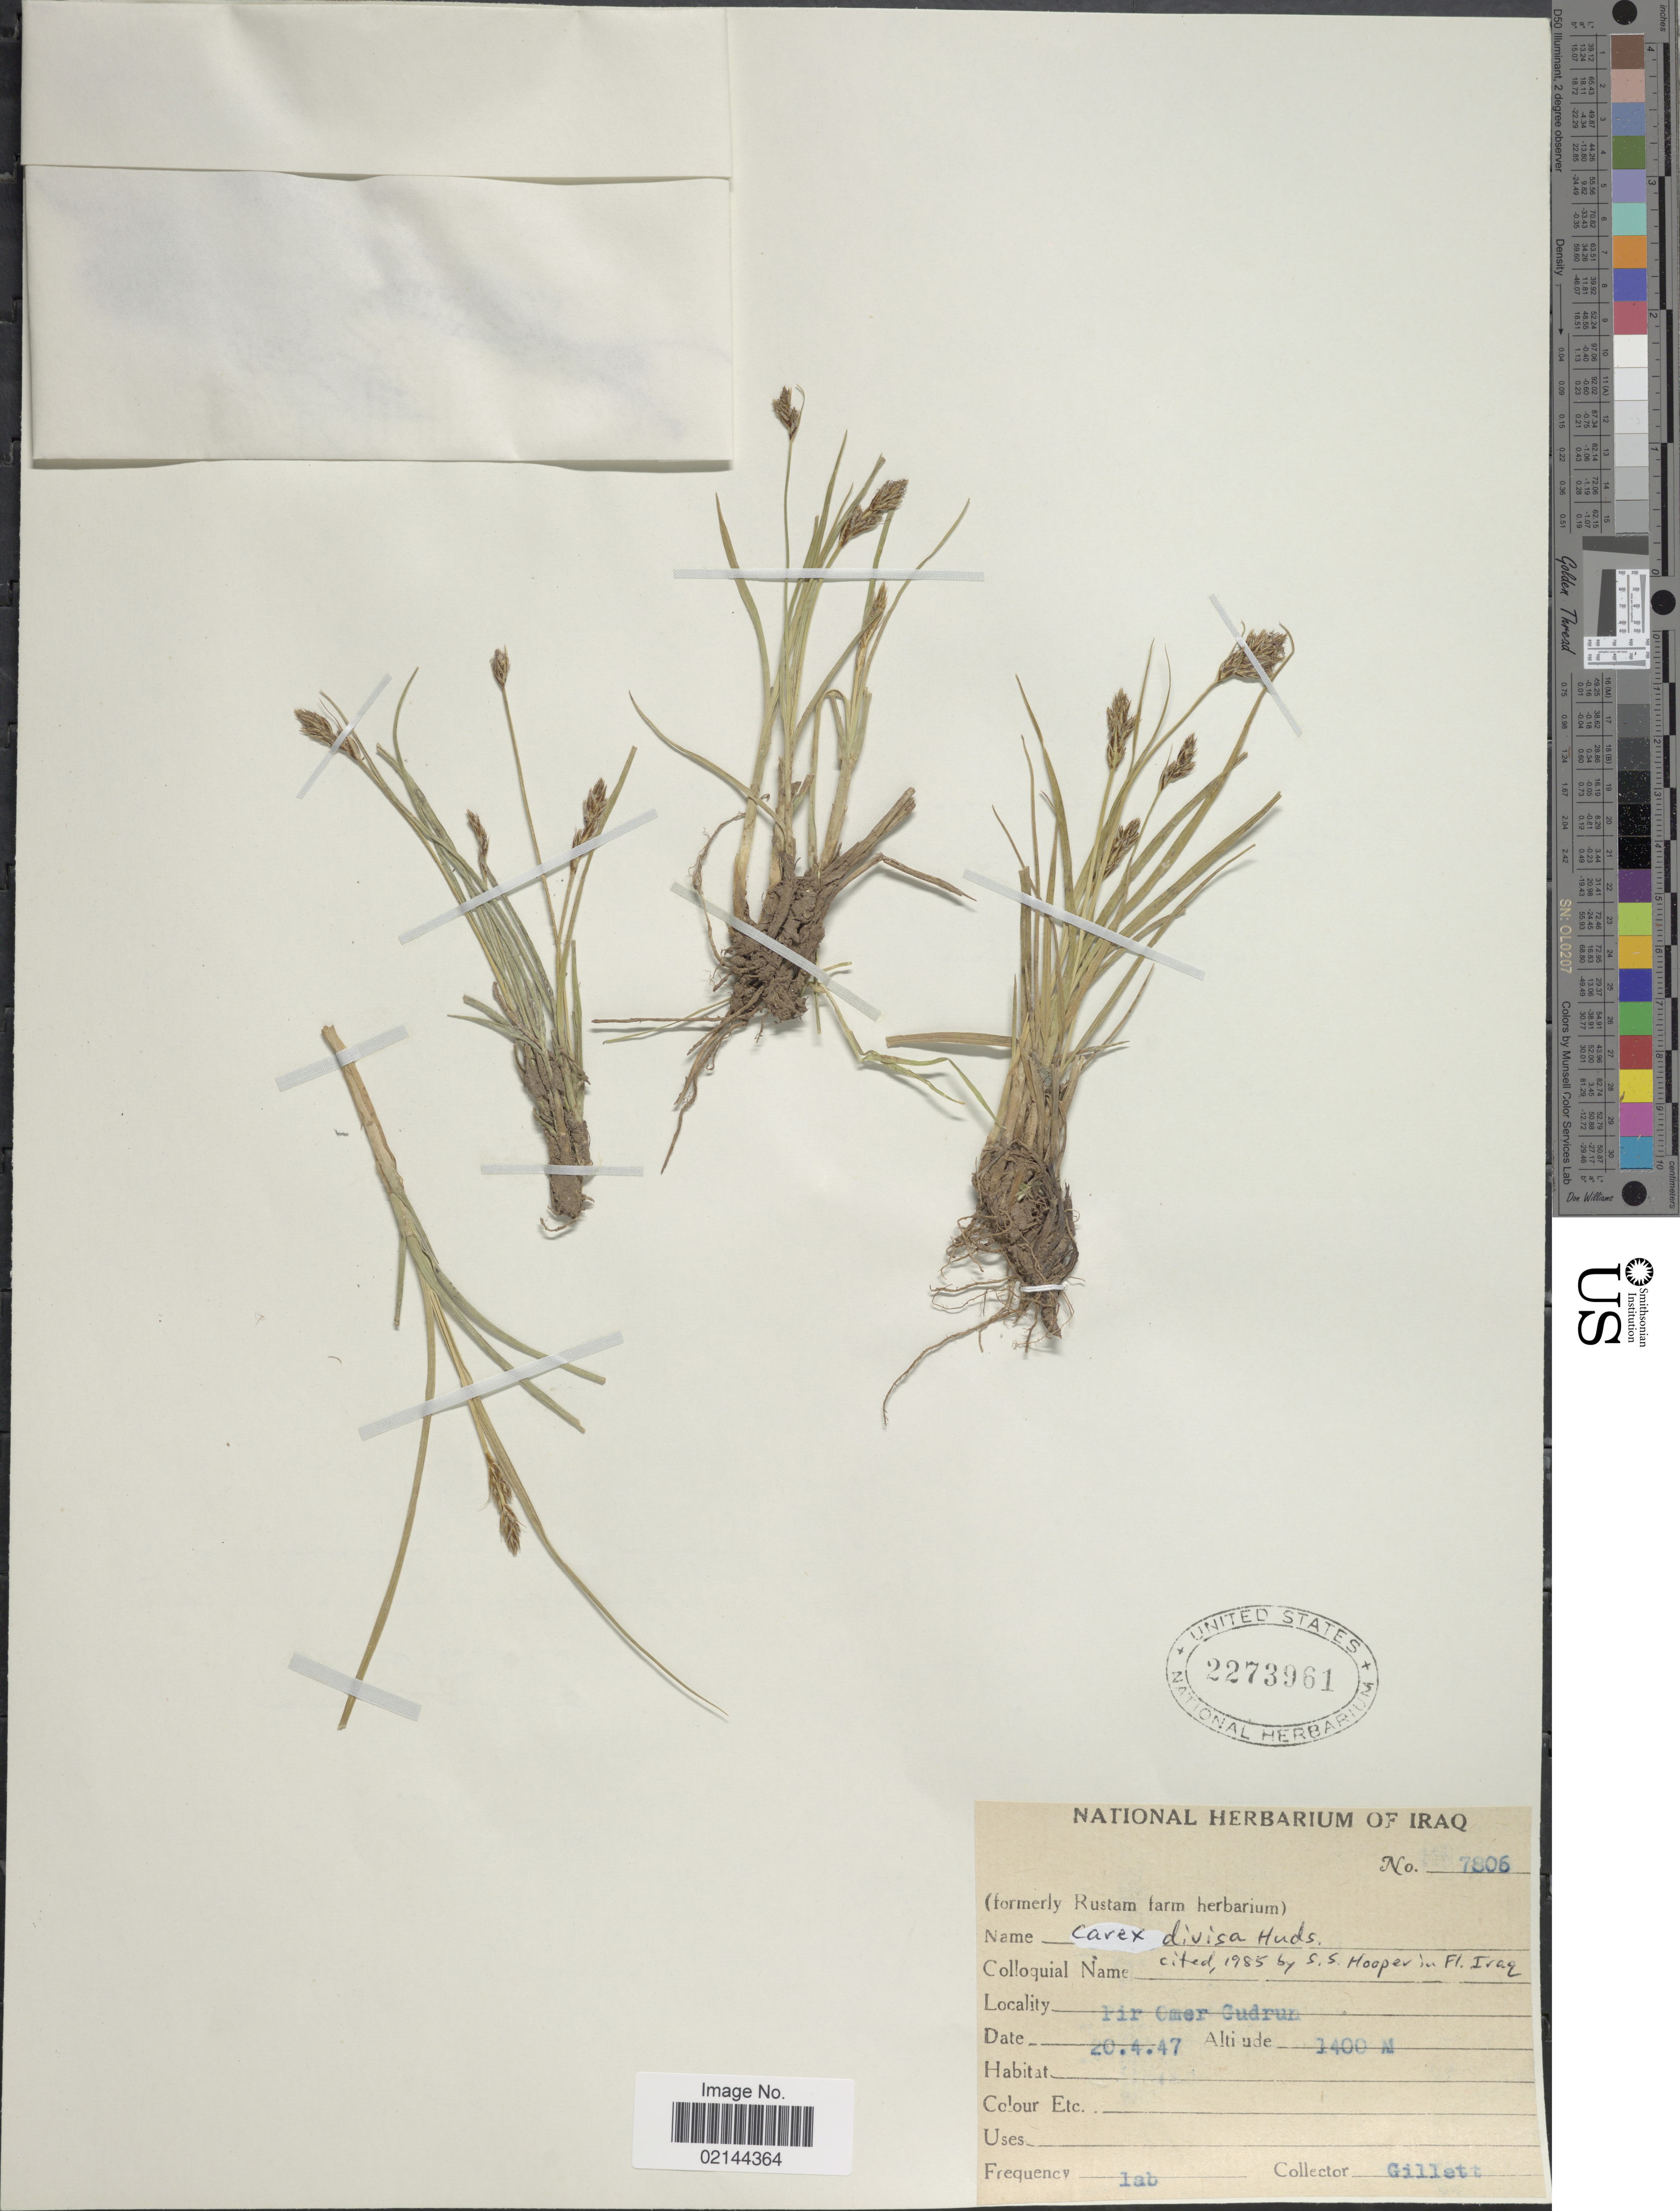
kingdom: Plantae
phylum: Tracheophyta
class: Liliopsida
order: Poales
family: Cyperaceae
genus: Carex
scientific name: Carex divisa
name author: Huds.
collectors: Gillett, --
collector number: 7806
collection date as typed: Transcribed d/m/y: 20/5/47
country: Iraq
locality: Pir Omar Gudrun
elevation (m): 1400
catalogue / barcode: US 2273961